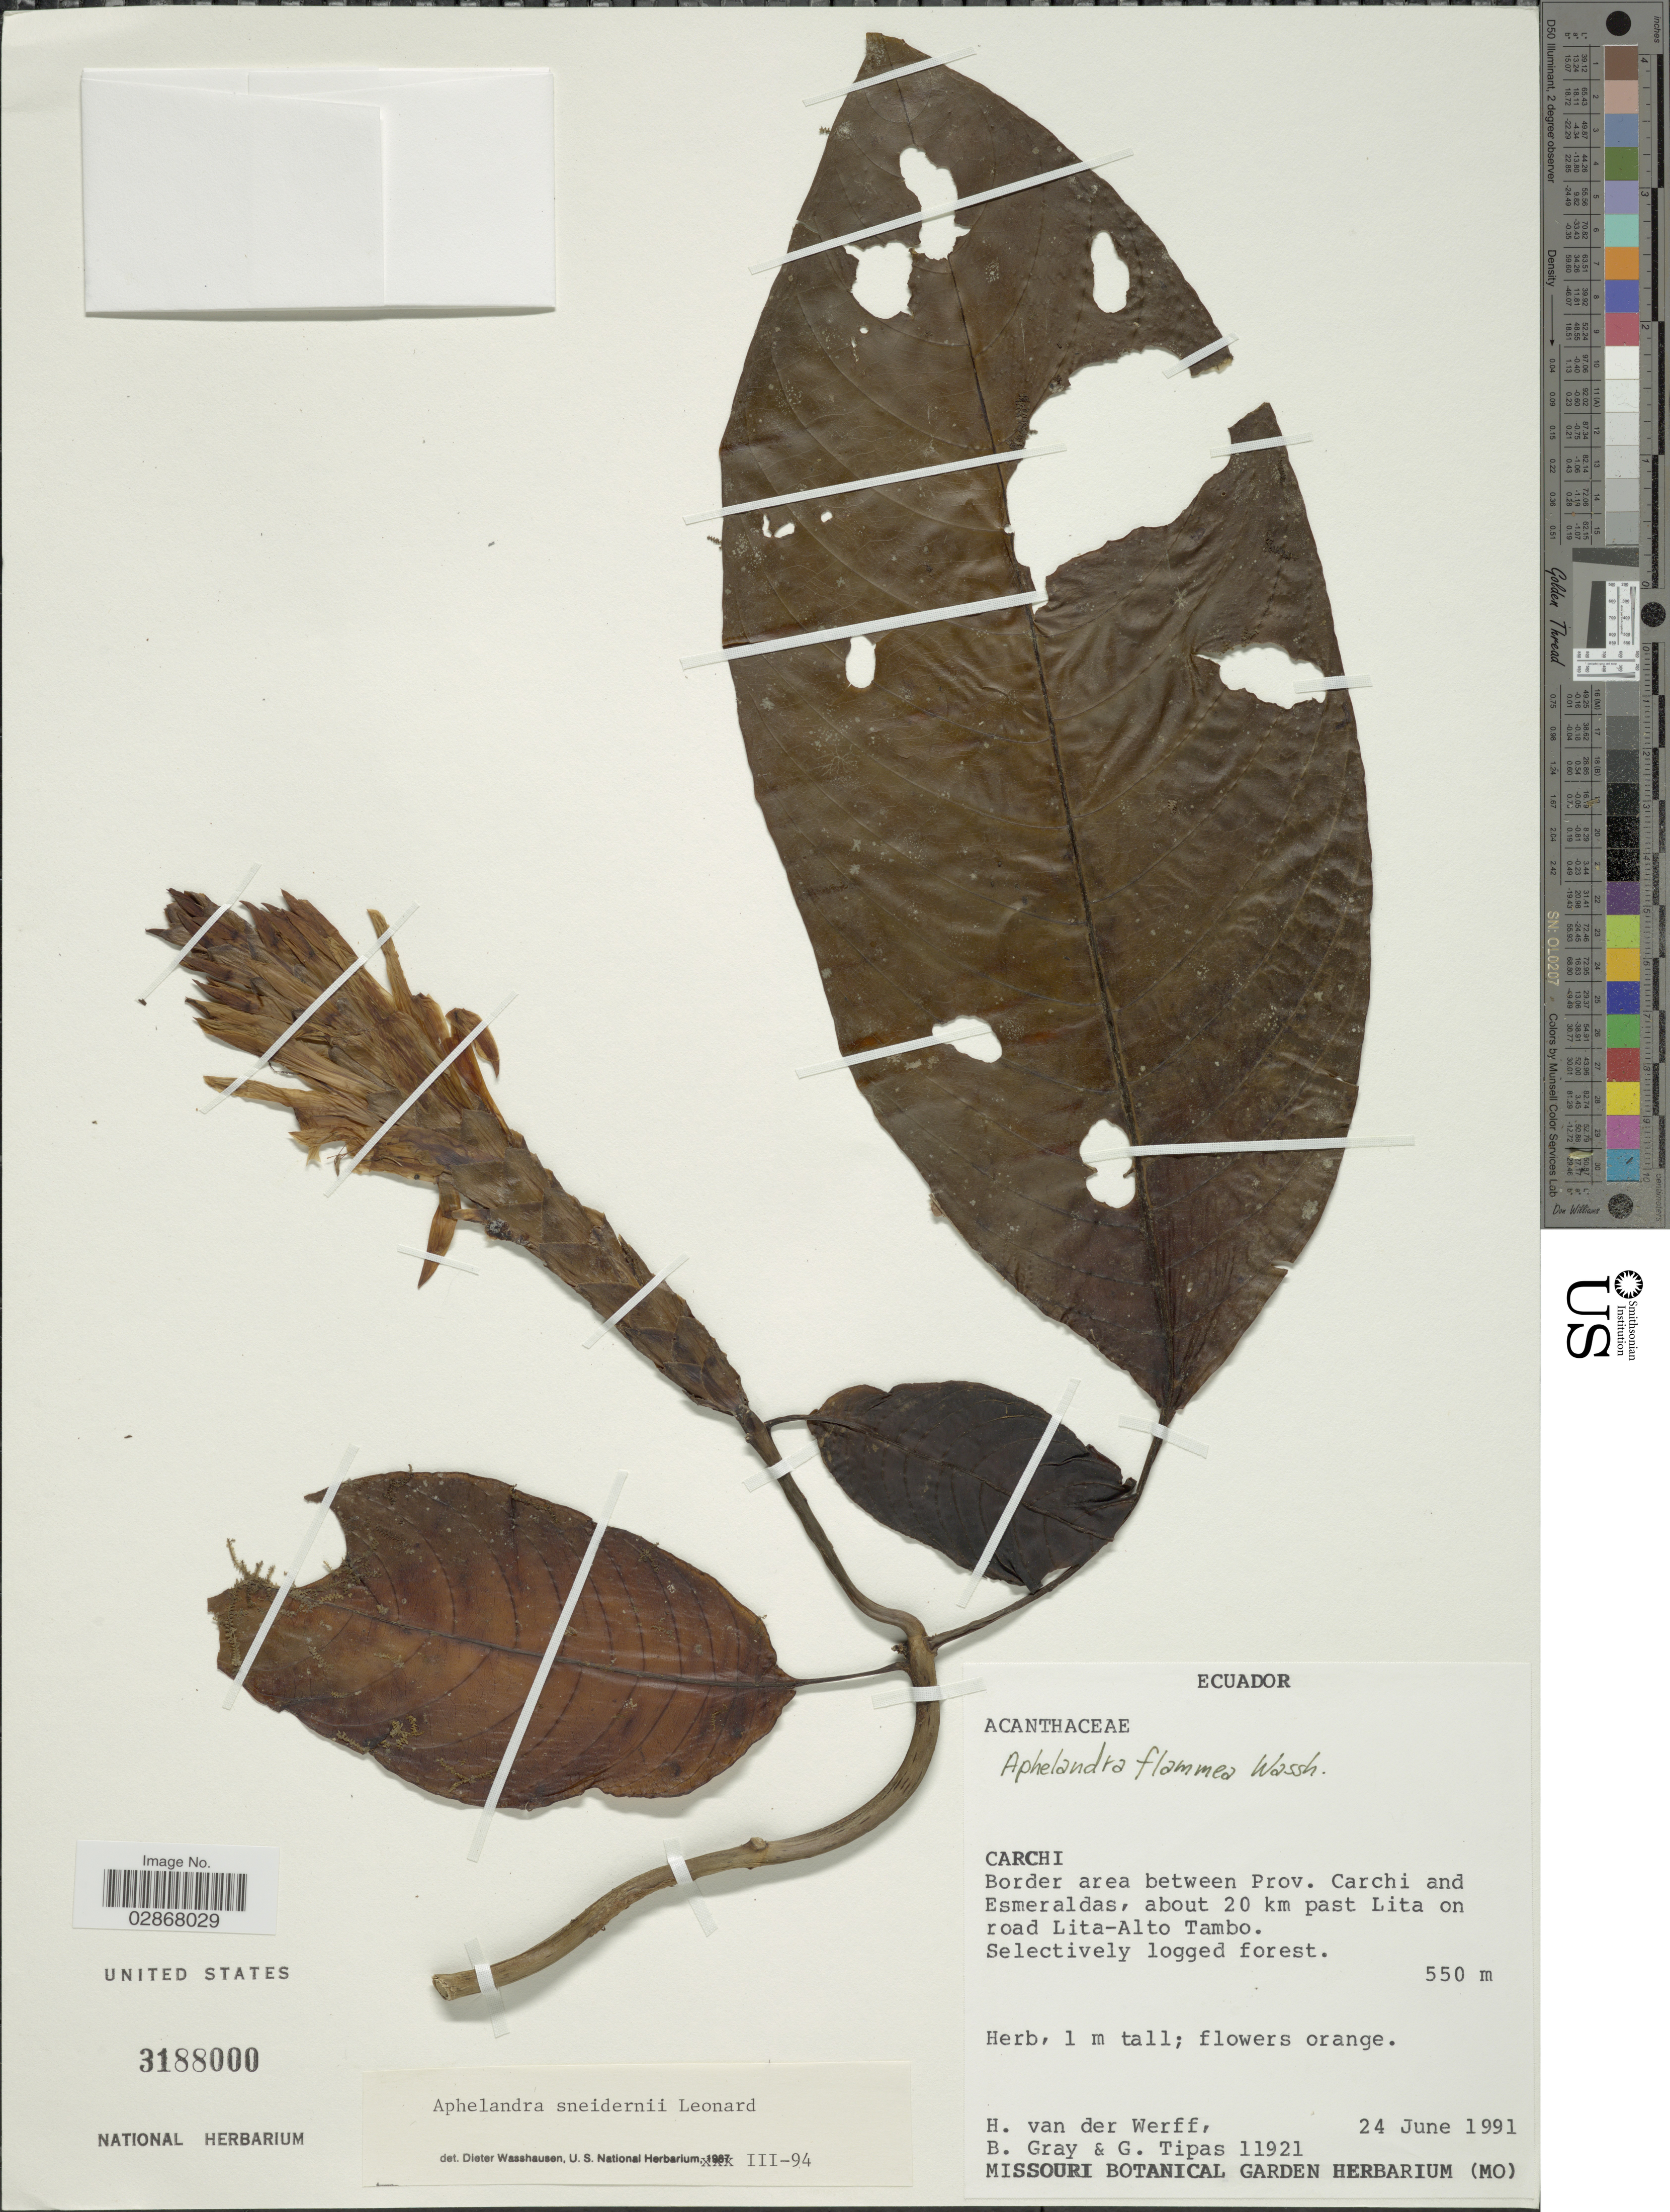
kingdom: Plantae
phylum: Tracheophyta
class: Magnoliopsida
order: Lamiales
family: Acanthaceae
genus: Encephalosphaera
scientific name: Encephalosphaera vitellina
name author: Lindau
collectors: H. van der Werff, B. Gray & G. Tipas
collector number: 11921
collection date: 1991-06-24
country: Ecuador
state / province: Carchi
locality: Border area between Prov. Carchi and Esmeraldas, about 20 km past Lita on road Lita-Alto Tambo.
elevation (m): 550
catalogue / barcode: US 3188000